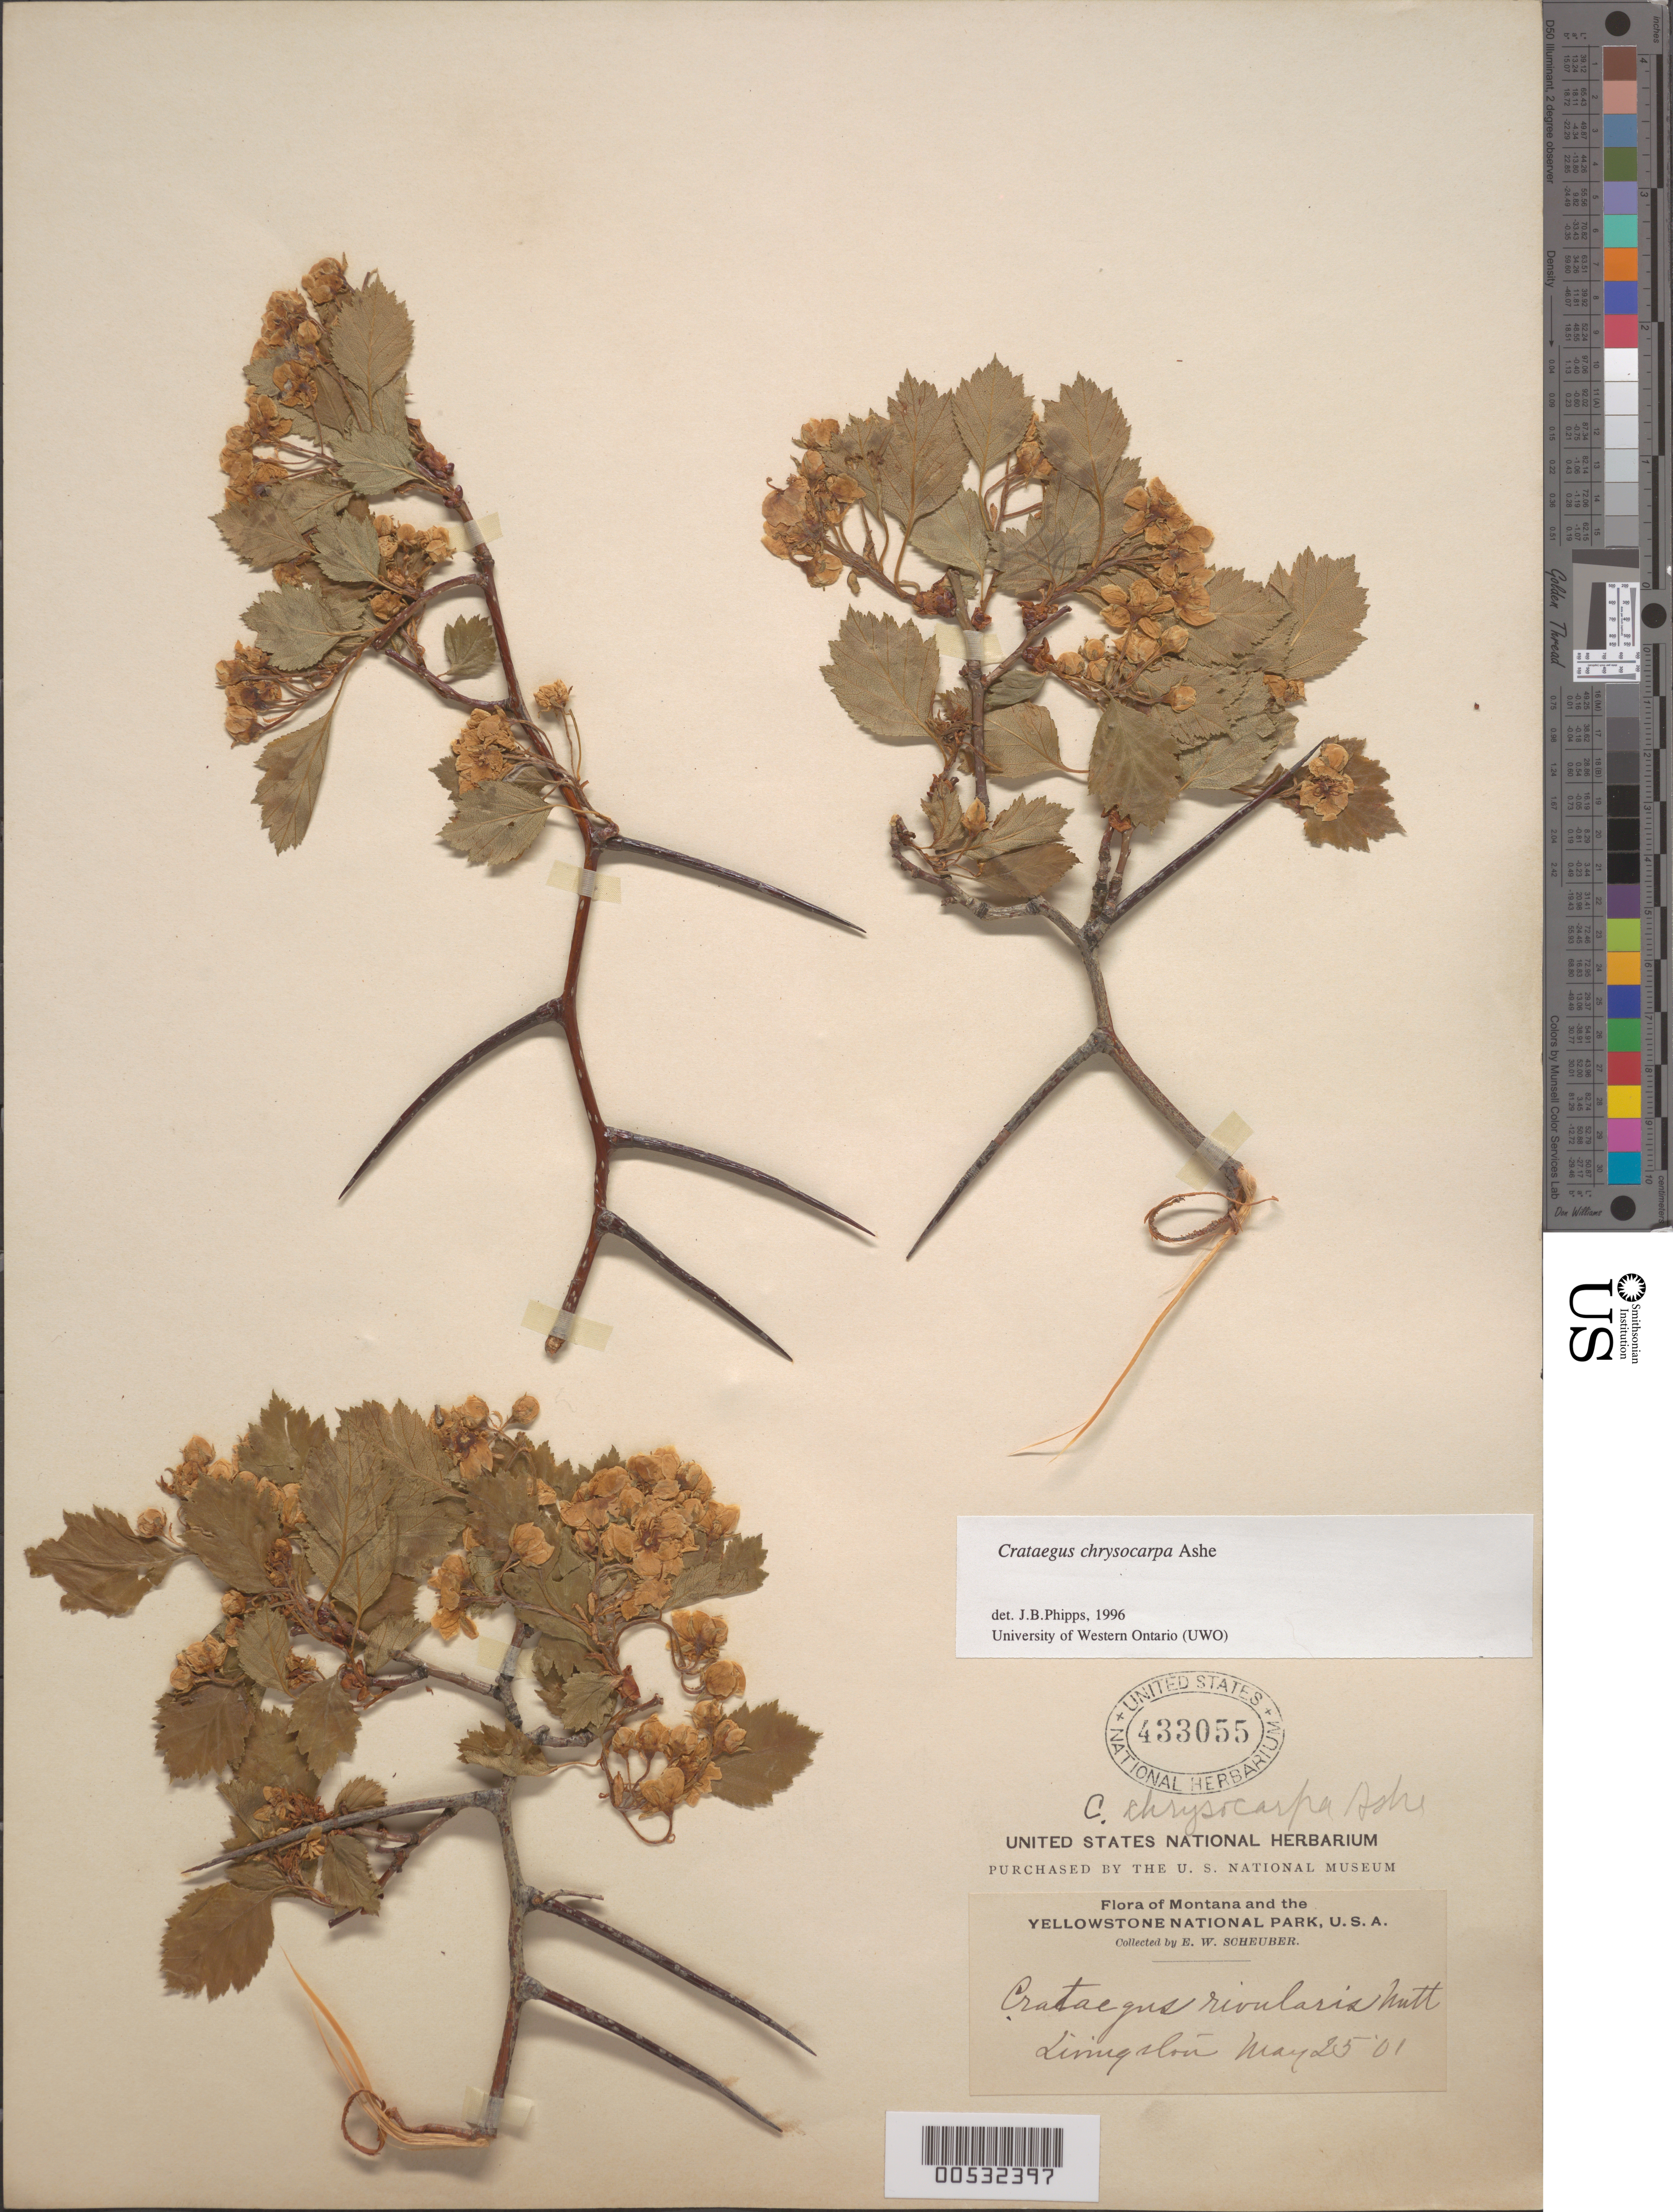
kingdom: Plantae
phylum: Tracheophyta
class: Magnoliopsida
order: Rosales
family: Rosaceae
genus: Crataegus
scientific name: Crataegus chrysocarpa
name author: Ashe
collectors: E. Scheuber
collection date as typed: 25 May 1901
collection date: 1901-05-25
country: United States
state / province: Montana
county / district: Park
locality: Livingston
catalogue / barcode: US 433055